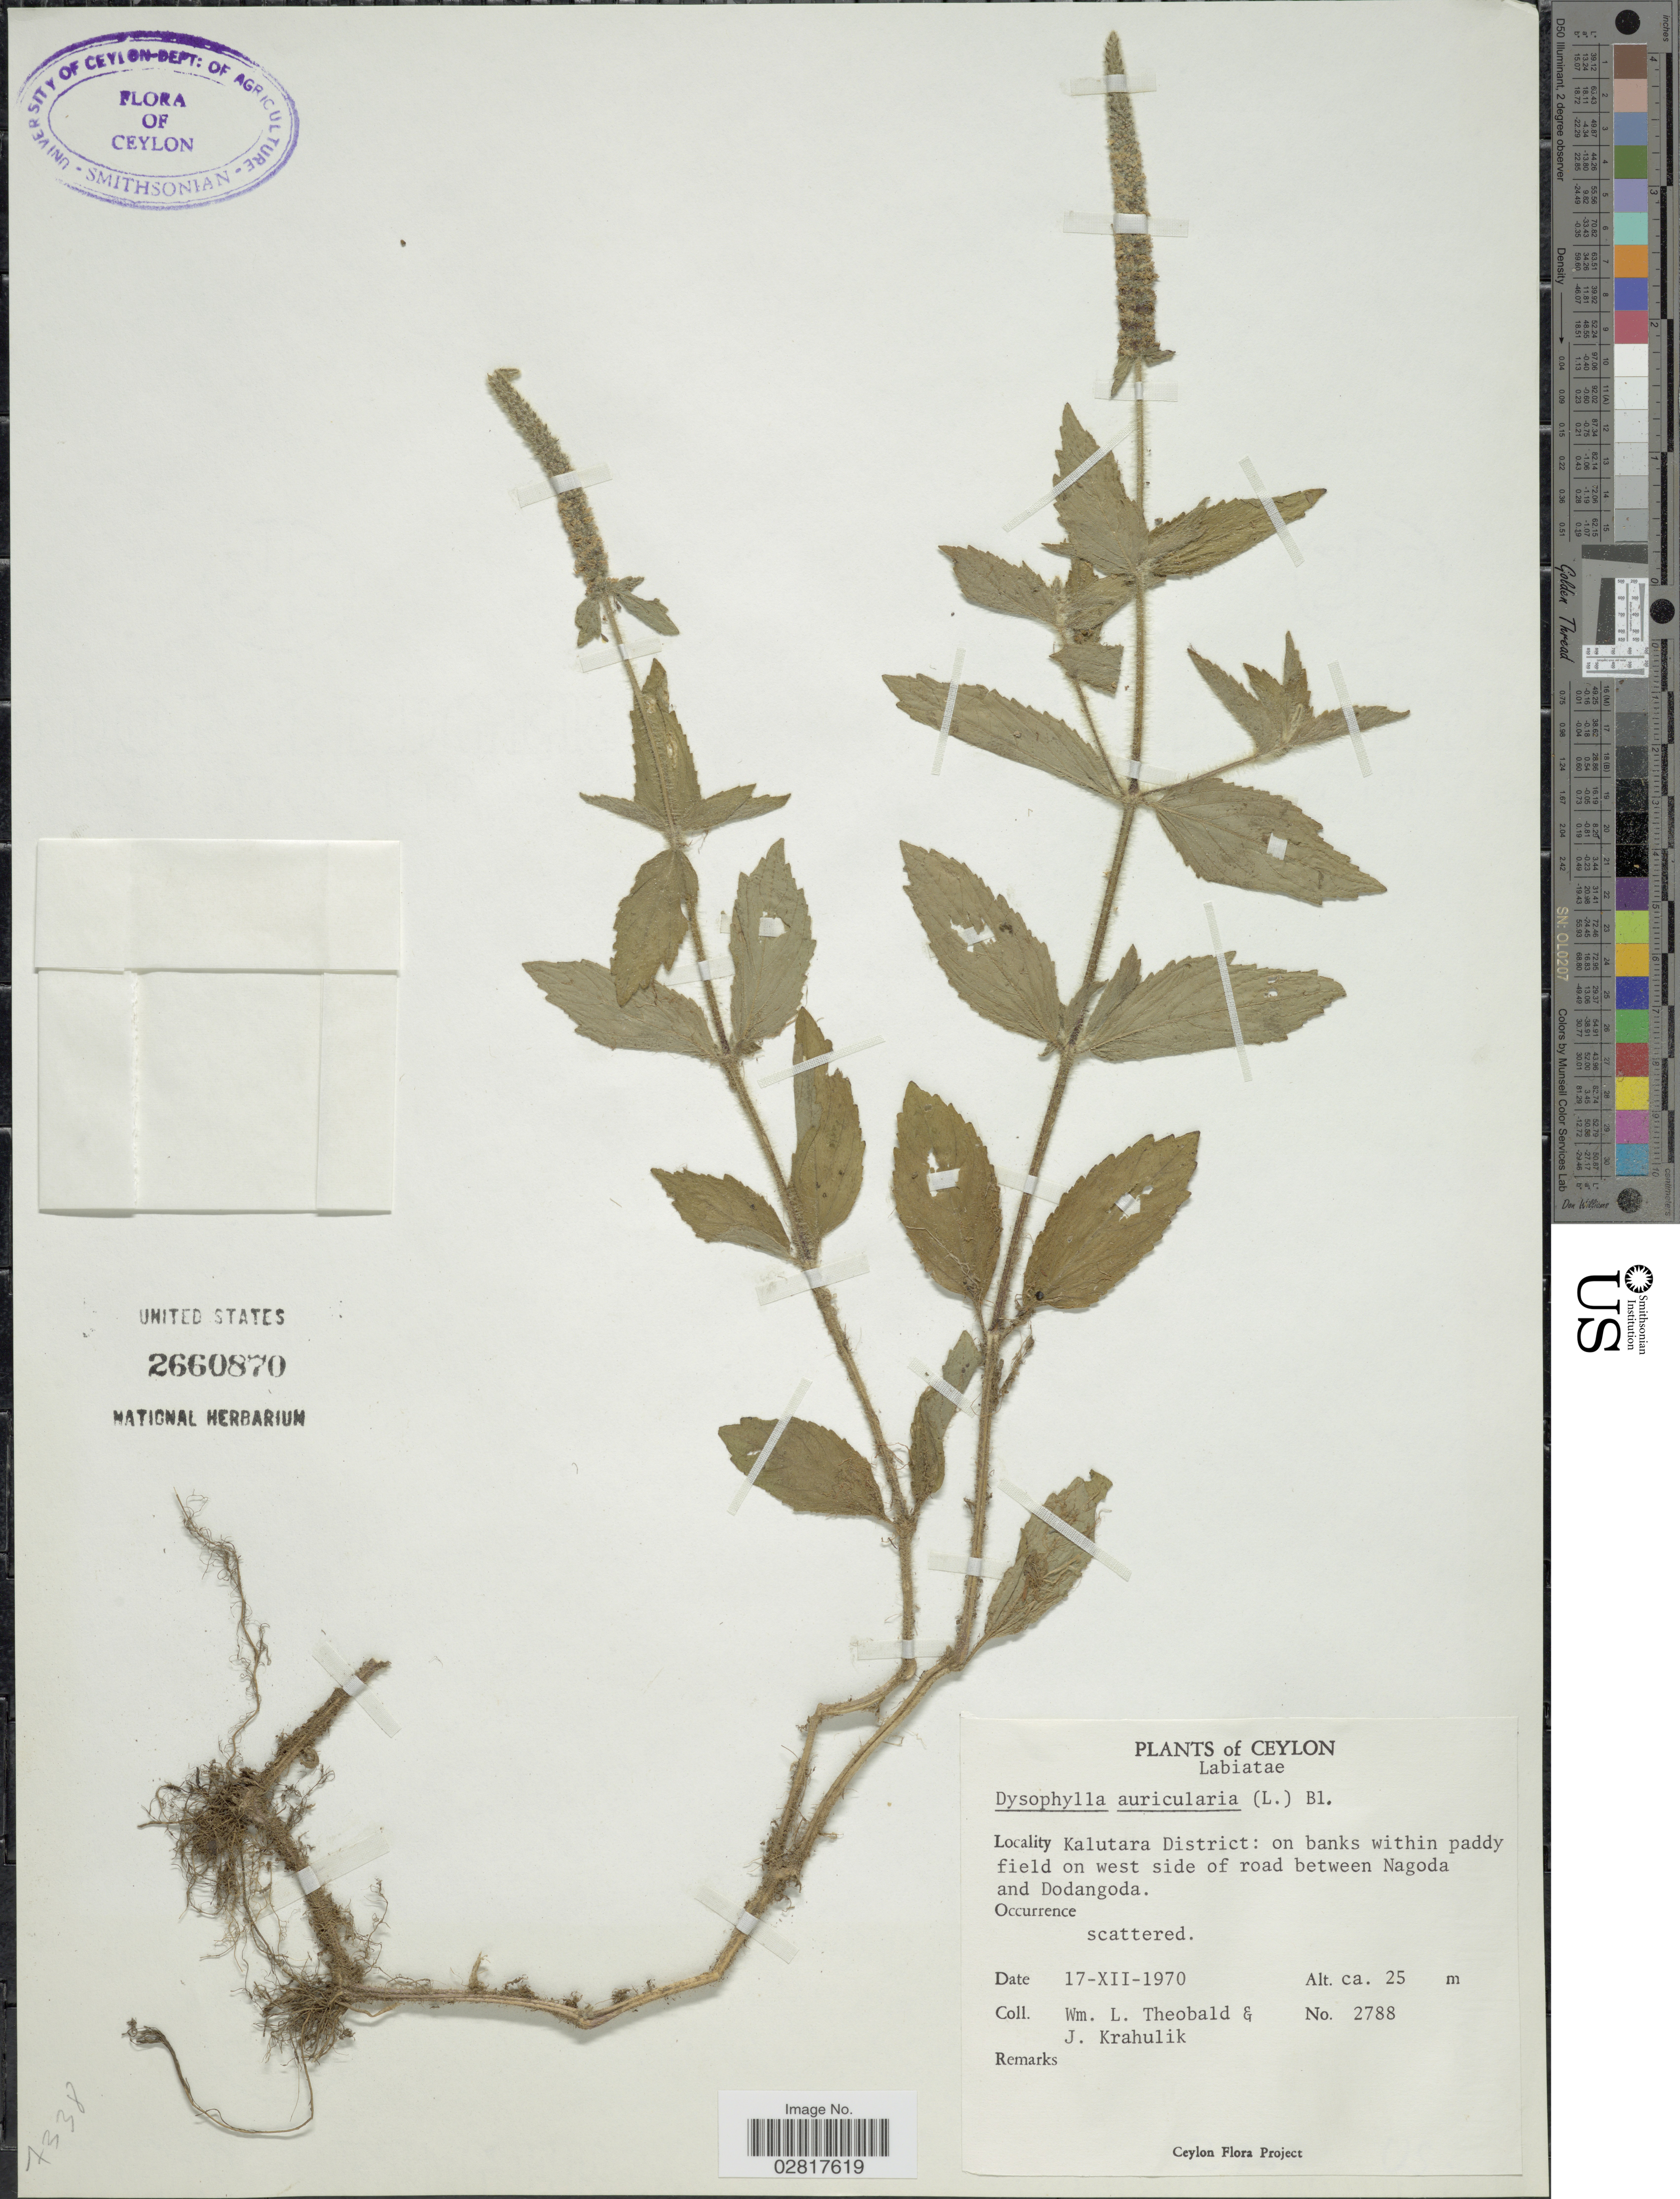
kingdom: Plantae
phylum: Tracheophyta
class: Magnoliopsida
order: Lamiales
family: Lamiaceae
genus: Pogostemon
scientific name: Pogostemon auricularius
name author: (L.) Hassk.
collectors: W. L. Theobald & J. Krahulik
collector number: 2788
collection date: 1970-12-17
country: Sri Lanka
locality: Ceylon, Kalutara District: on banks within paddy field on west side of road between Nagoda and Dodangoda.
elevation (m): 25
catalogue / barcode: US 2660870